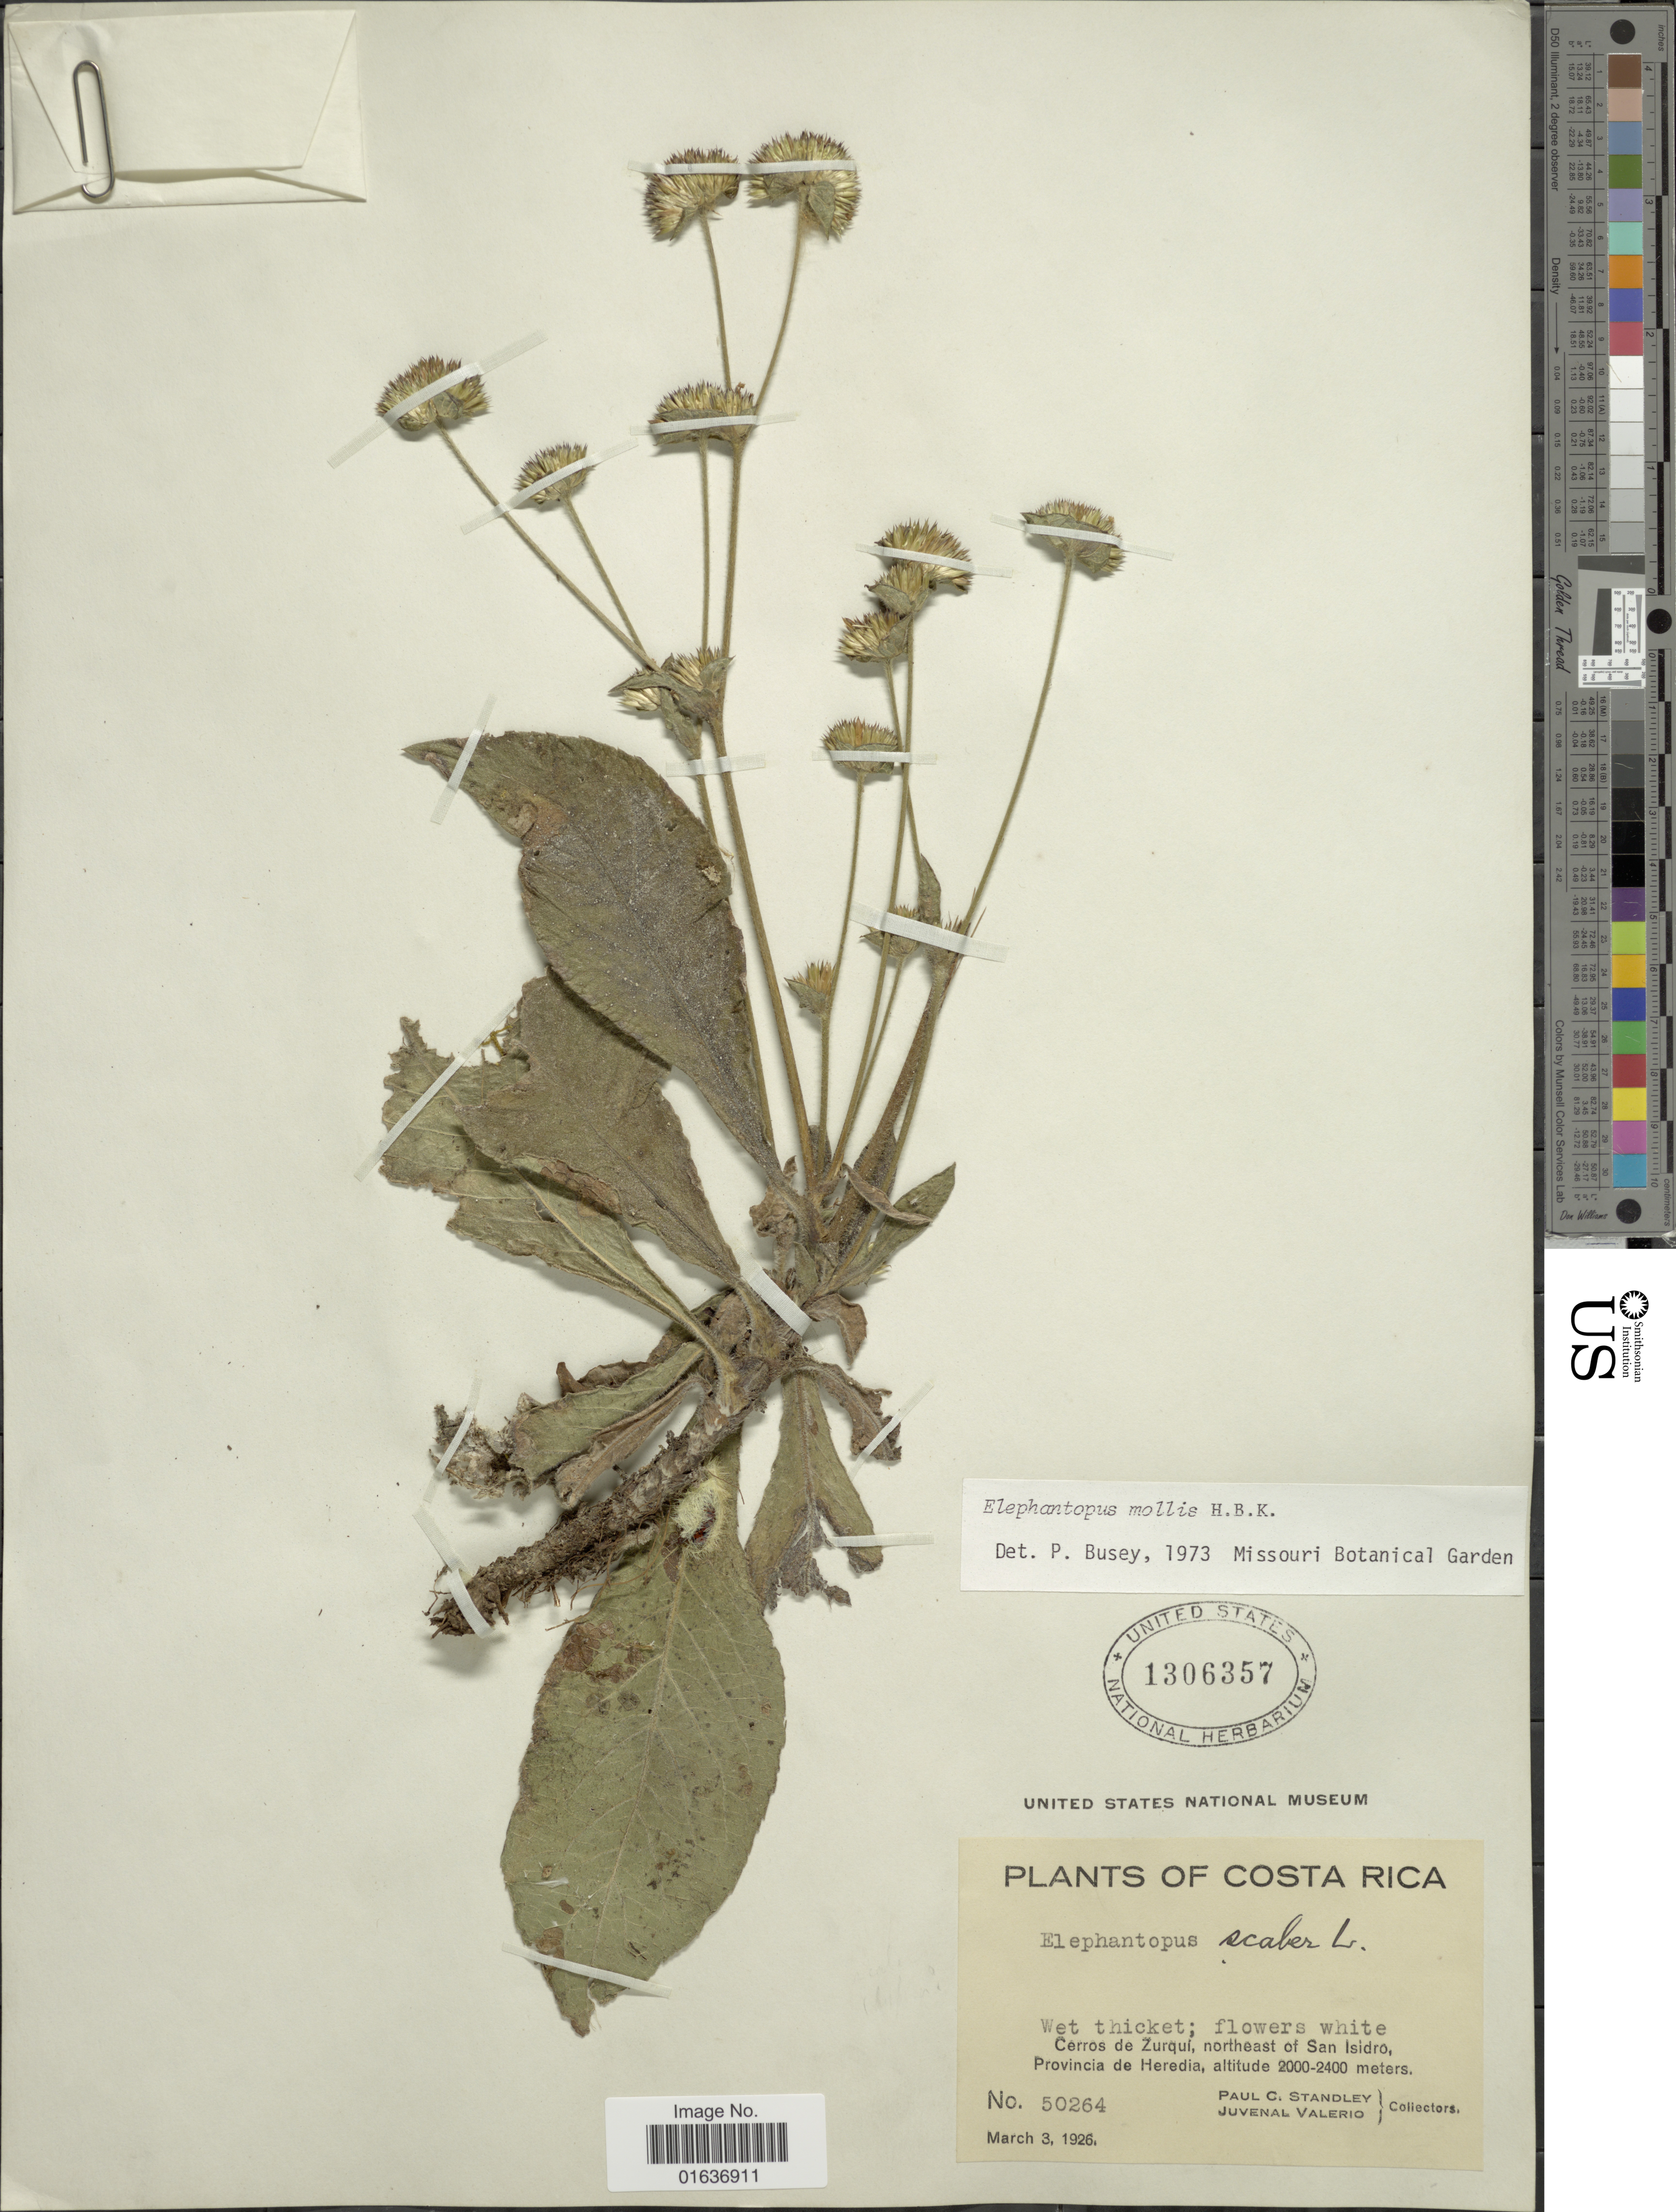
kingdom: Plantae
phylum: Tracheophyta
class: Magnoliopsida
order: Asterales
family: Asteraceae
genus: Elephantopus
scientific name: Elephantopus mollis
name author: Kunth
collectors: P. C. Standley & J. Valerio R.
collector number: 50264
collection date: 1926-03-03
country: Costa Rica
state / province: Heredia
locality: Wet thicket, Cerros de Zurquí, northeast of San Isidro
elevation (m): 2000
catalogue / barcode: US 1306357